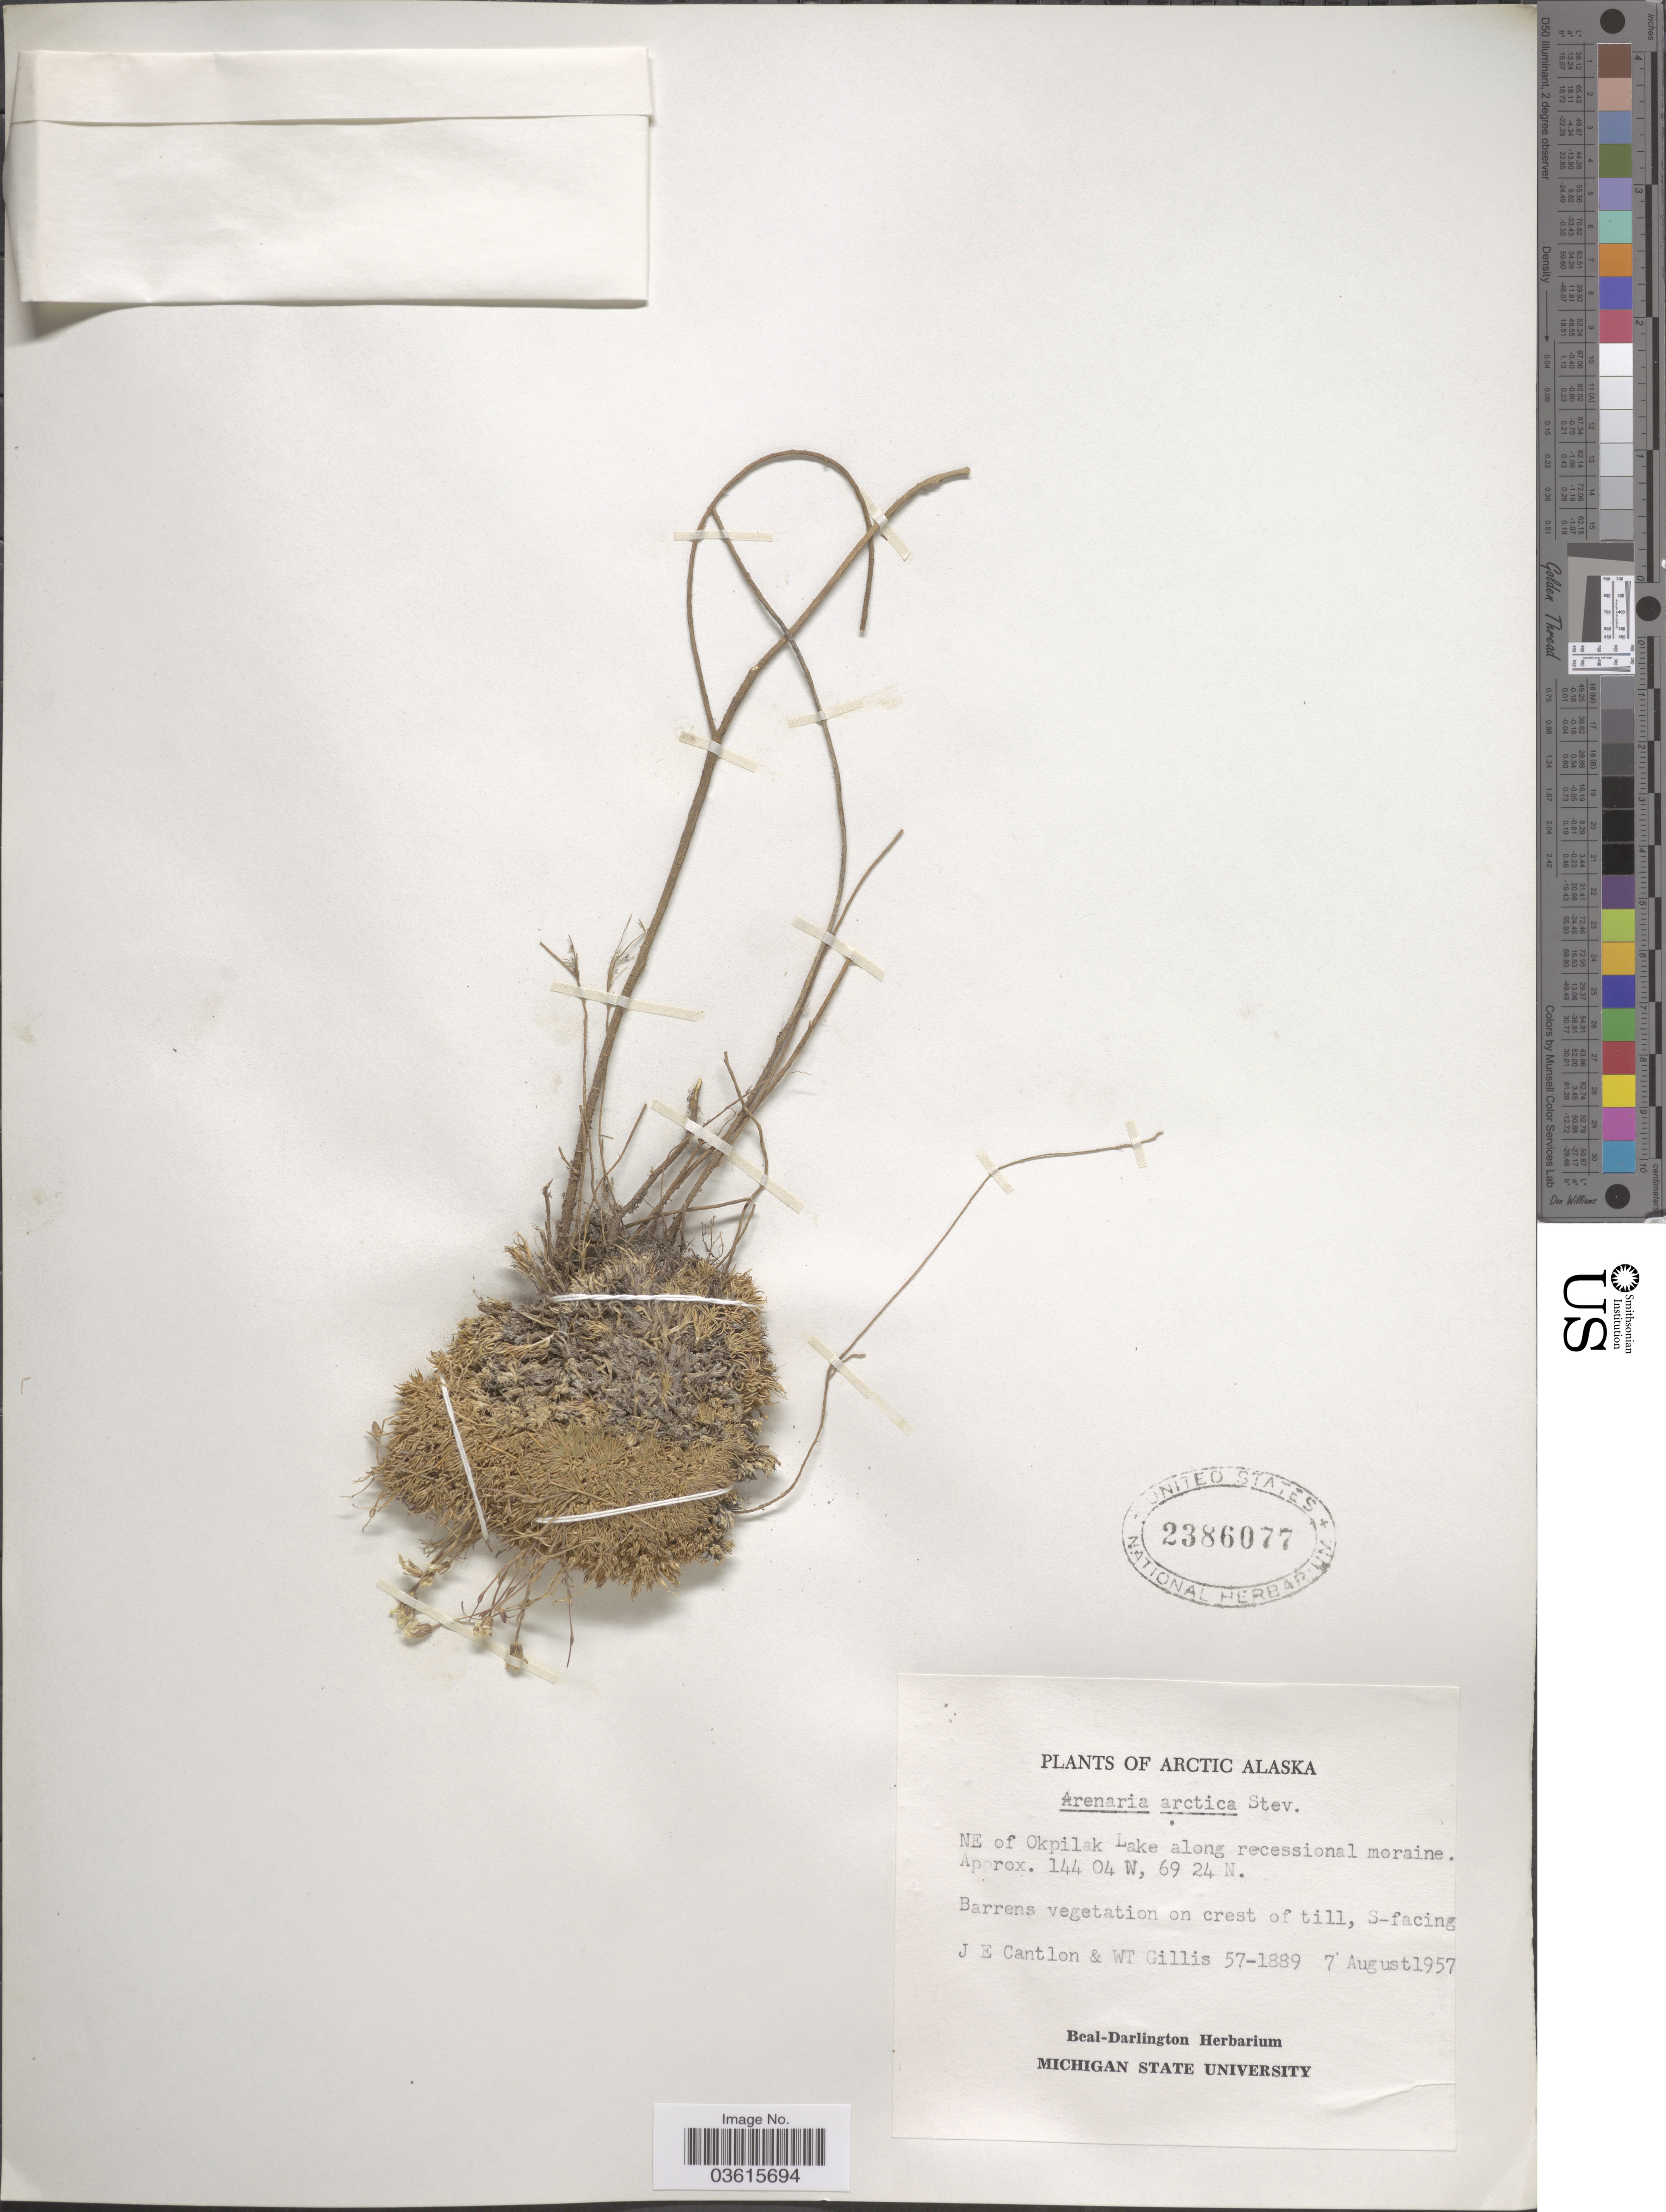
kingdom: Plantae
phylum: Tracheophyta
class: Magnoliopsida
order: Caryophyllales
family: Caryophyllaceae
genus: Cherleria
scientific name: Cherleria obtusiloba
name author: (Rydb.) A.J. Moore & Dillenb.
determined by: Strong, Mark T., (BOT), Smithsonian Institution - National Museum of Natural History (UNITED STATES)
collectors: J. Cantlon & W. T. Gillis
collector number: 57-1889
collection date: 1957-08-07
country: United States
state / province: Alaska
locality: Arctic Alaska. NE of Okpilak Lake along recessional moraine.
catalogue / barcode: US 2386077